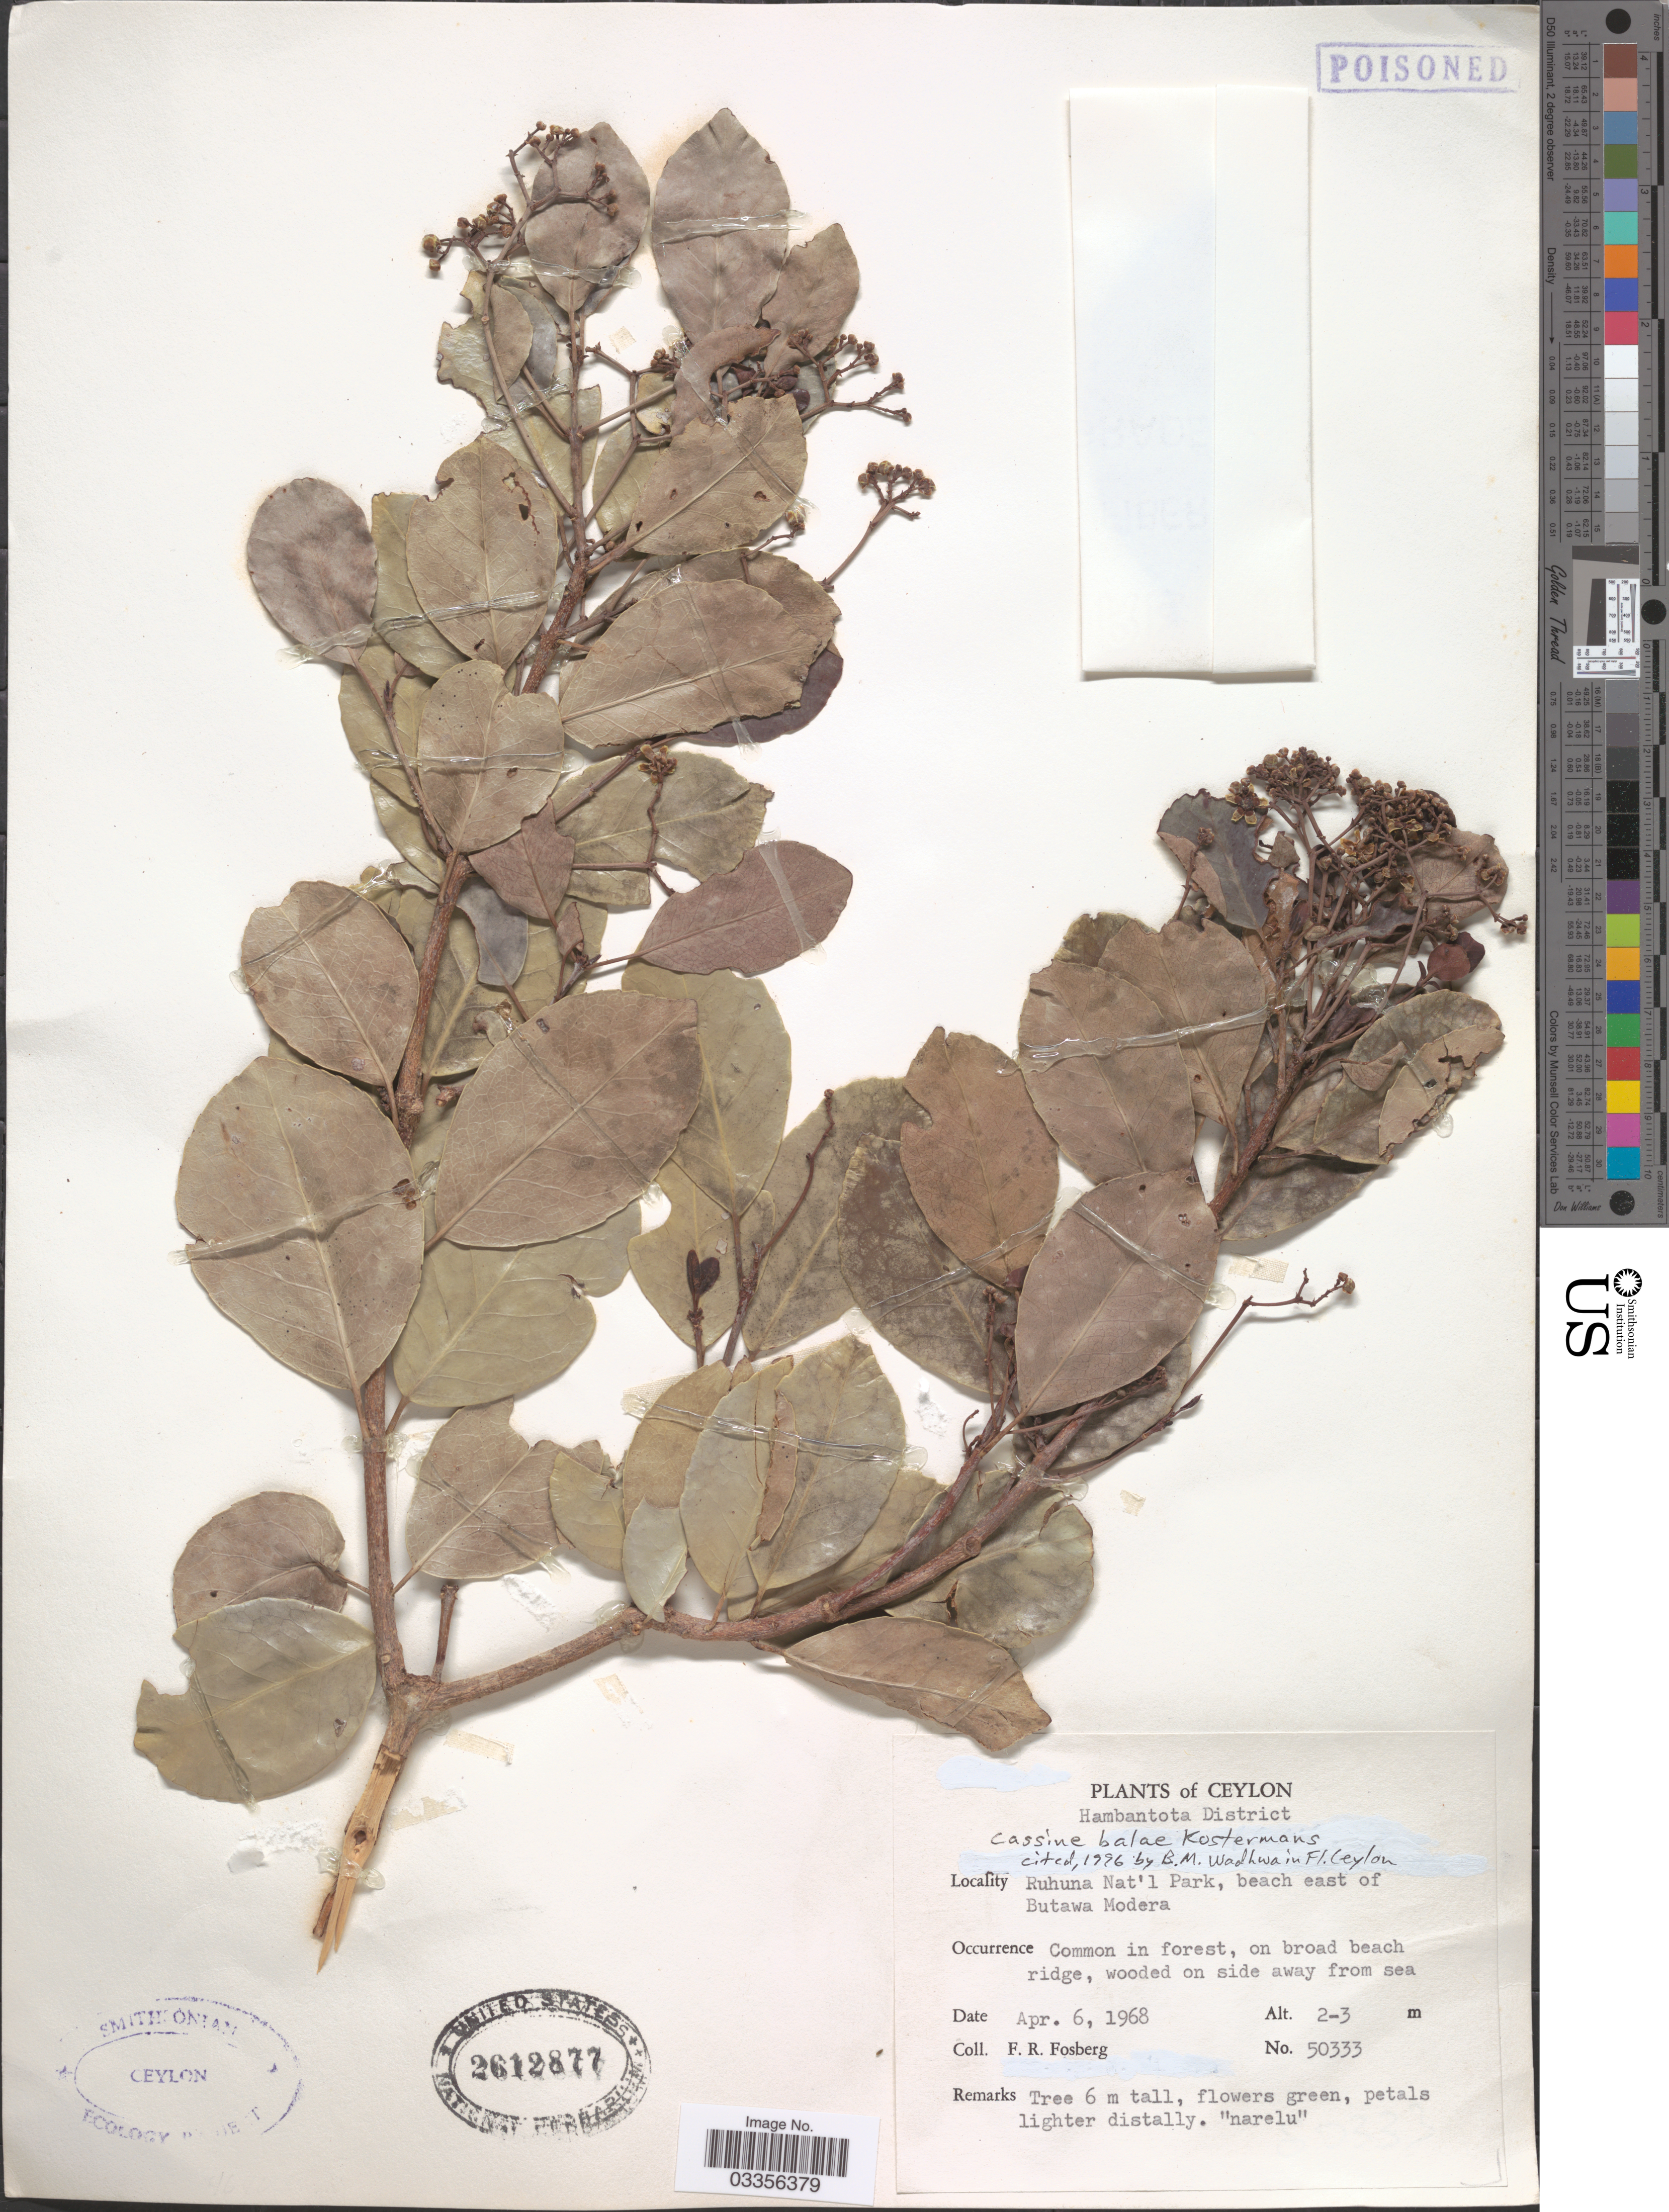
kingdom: Plantae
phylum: Tracheophyta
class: Magnoliopsida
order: Celastrales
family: Celastraceae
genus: Cassine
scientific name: Cassine balae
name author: Kosterm.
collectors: F. R. Fosberg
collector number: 50333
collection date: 1968-04-06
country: Sri Lanka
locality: Ceylon. Hambantota District. Ruhuna Nat'l Park, beach east of Butawa Modera.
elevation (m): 2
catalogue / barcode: US 2612877